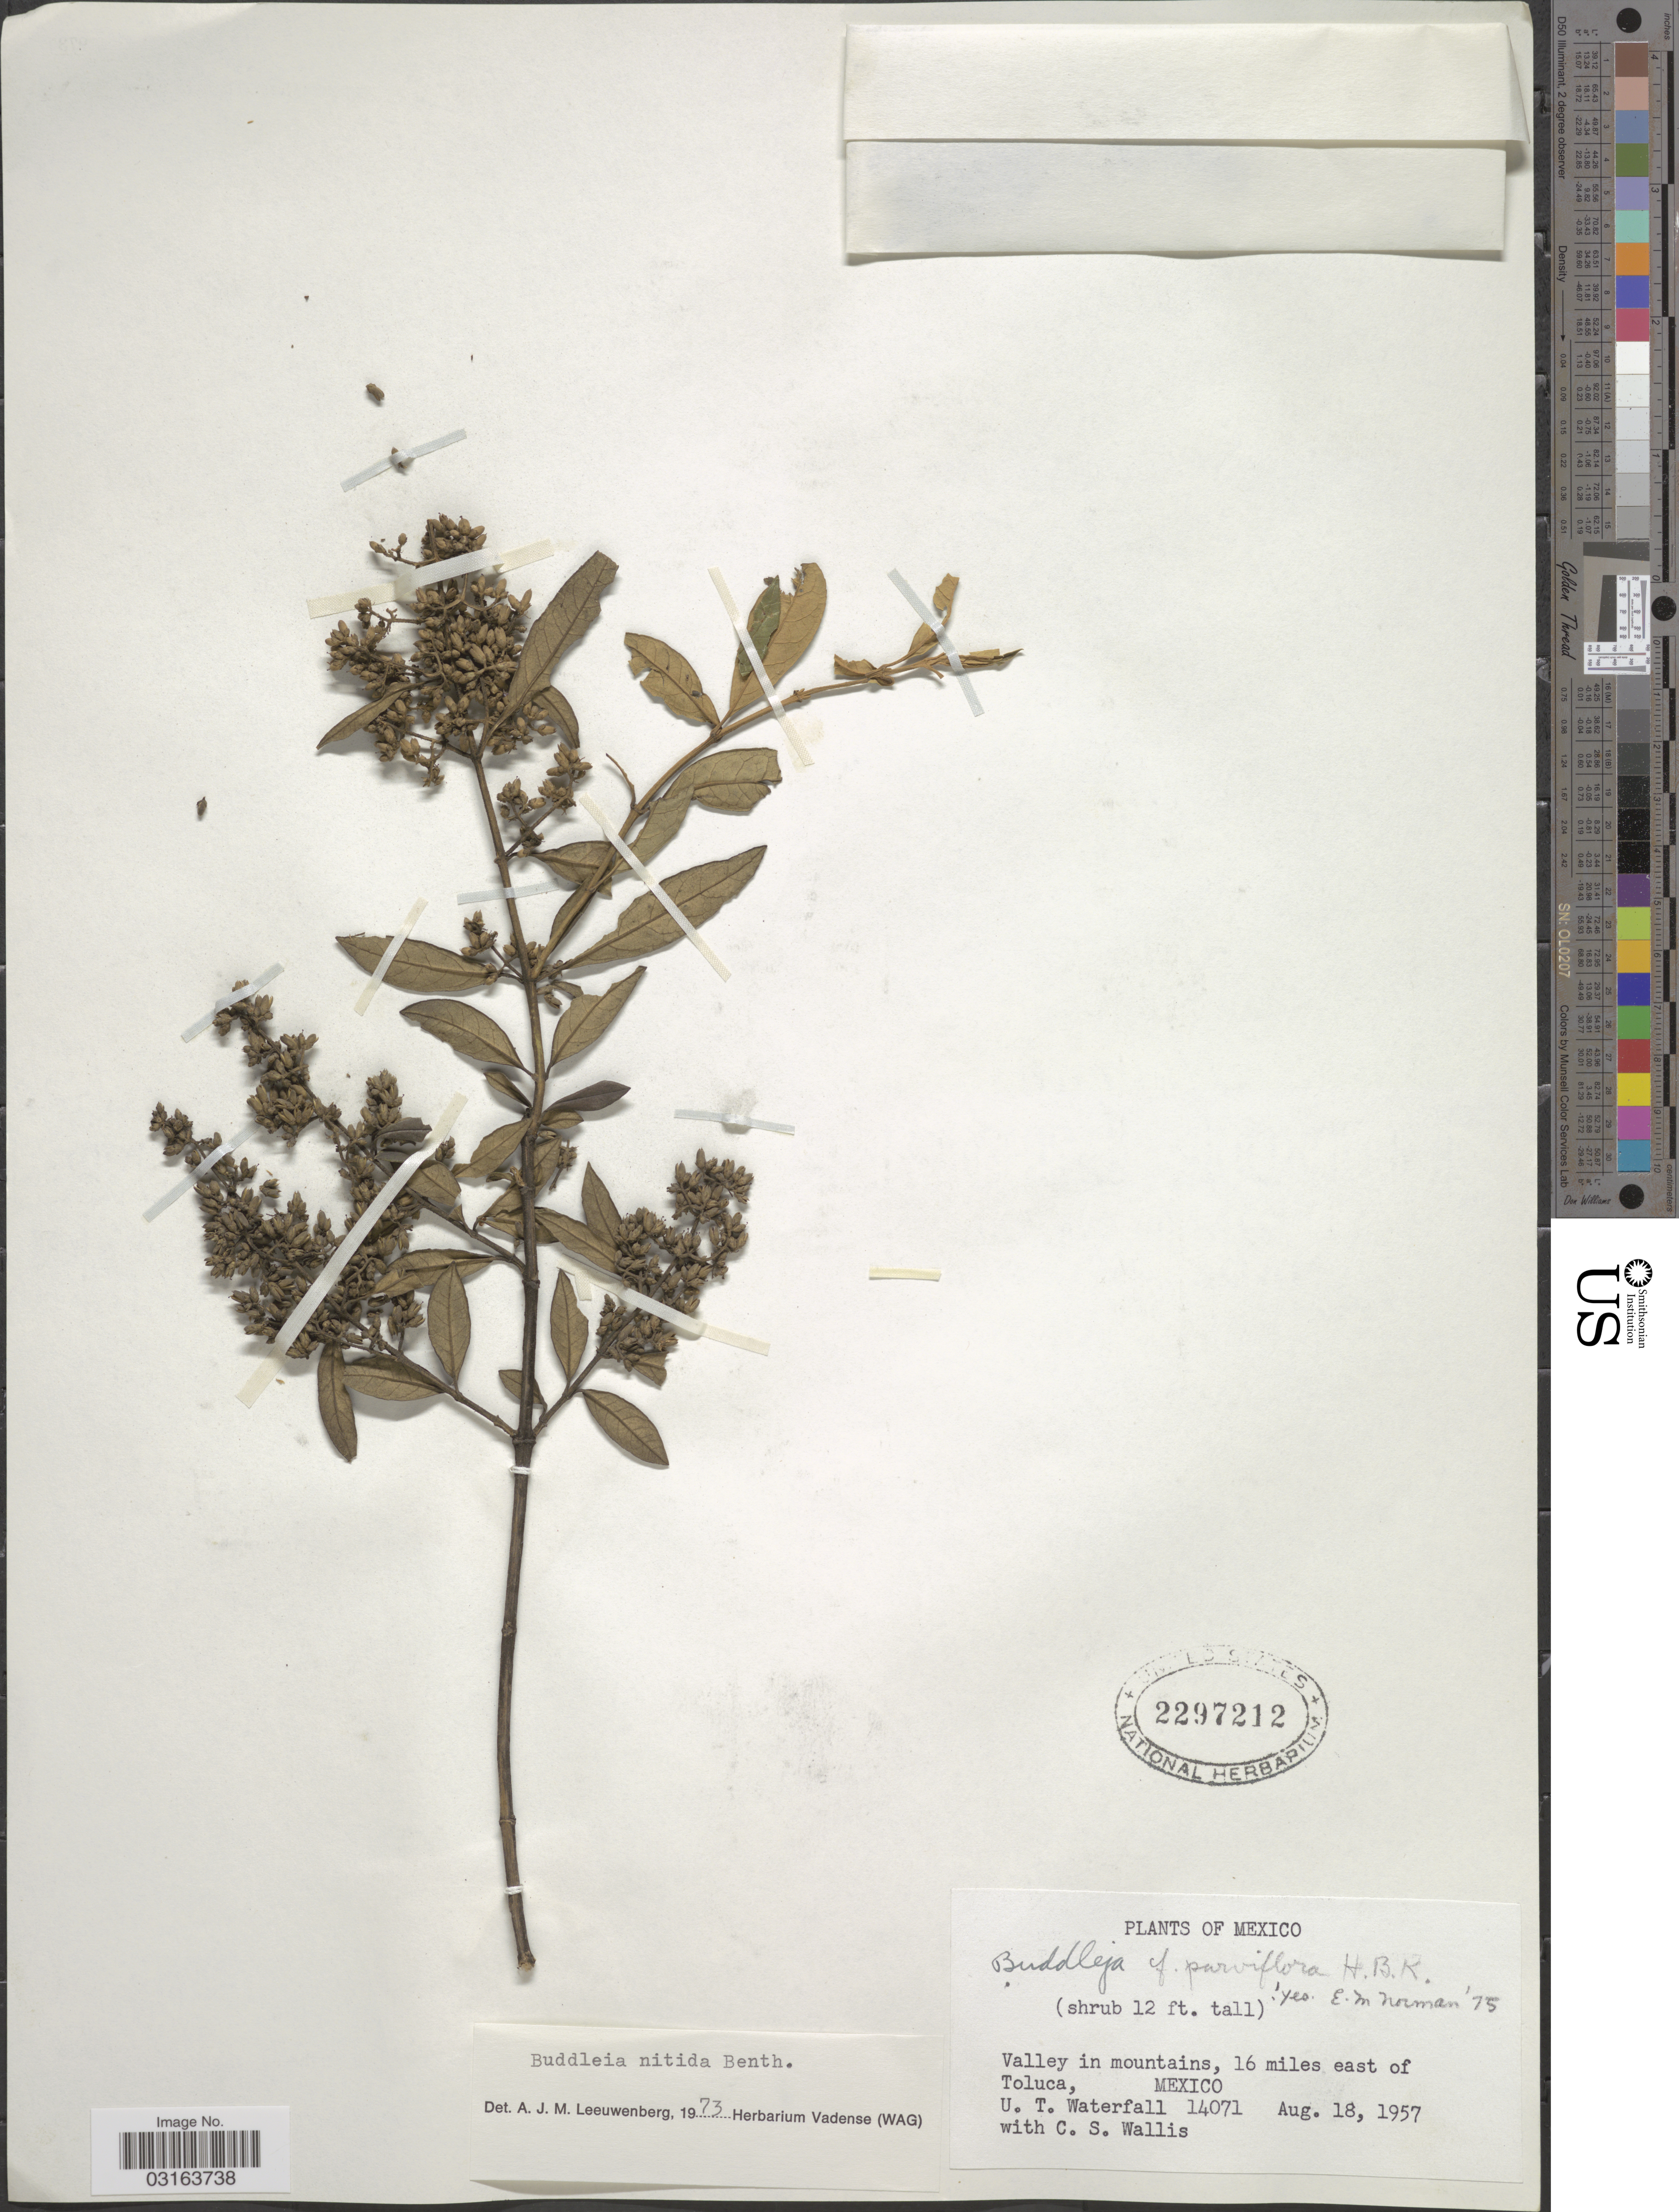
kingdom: Plantae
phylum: Tracheophyta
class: Magnoliopsida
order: Lamiales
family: Scrophulariaceae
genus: Buddleja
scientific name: Buddleja parviflora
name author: Kunth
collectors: U. T. Waterfall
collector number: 14071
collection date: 1957-08-18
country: Mexico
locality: Valley in mountains, 16 miles east of Toluca.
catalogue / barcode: US 2297212